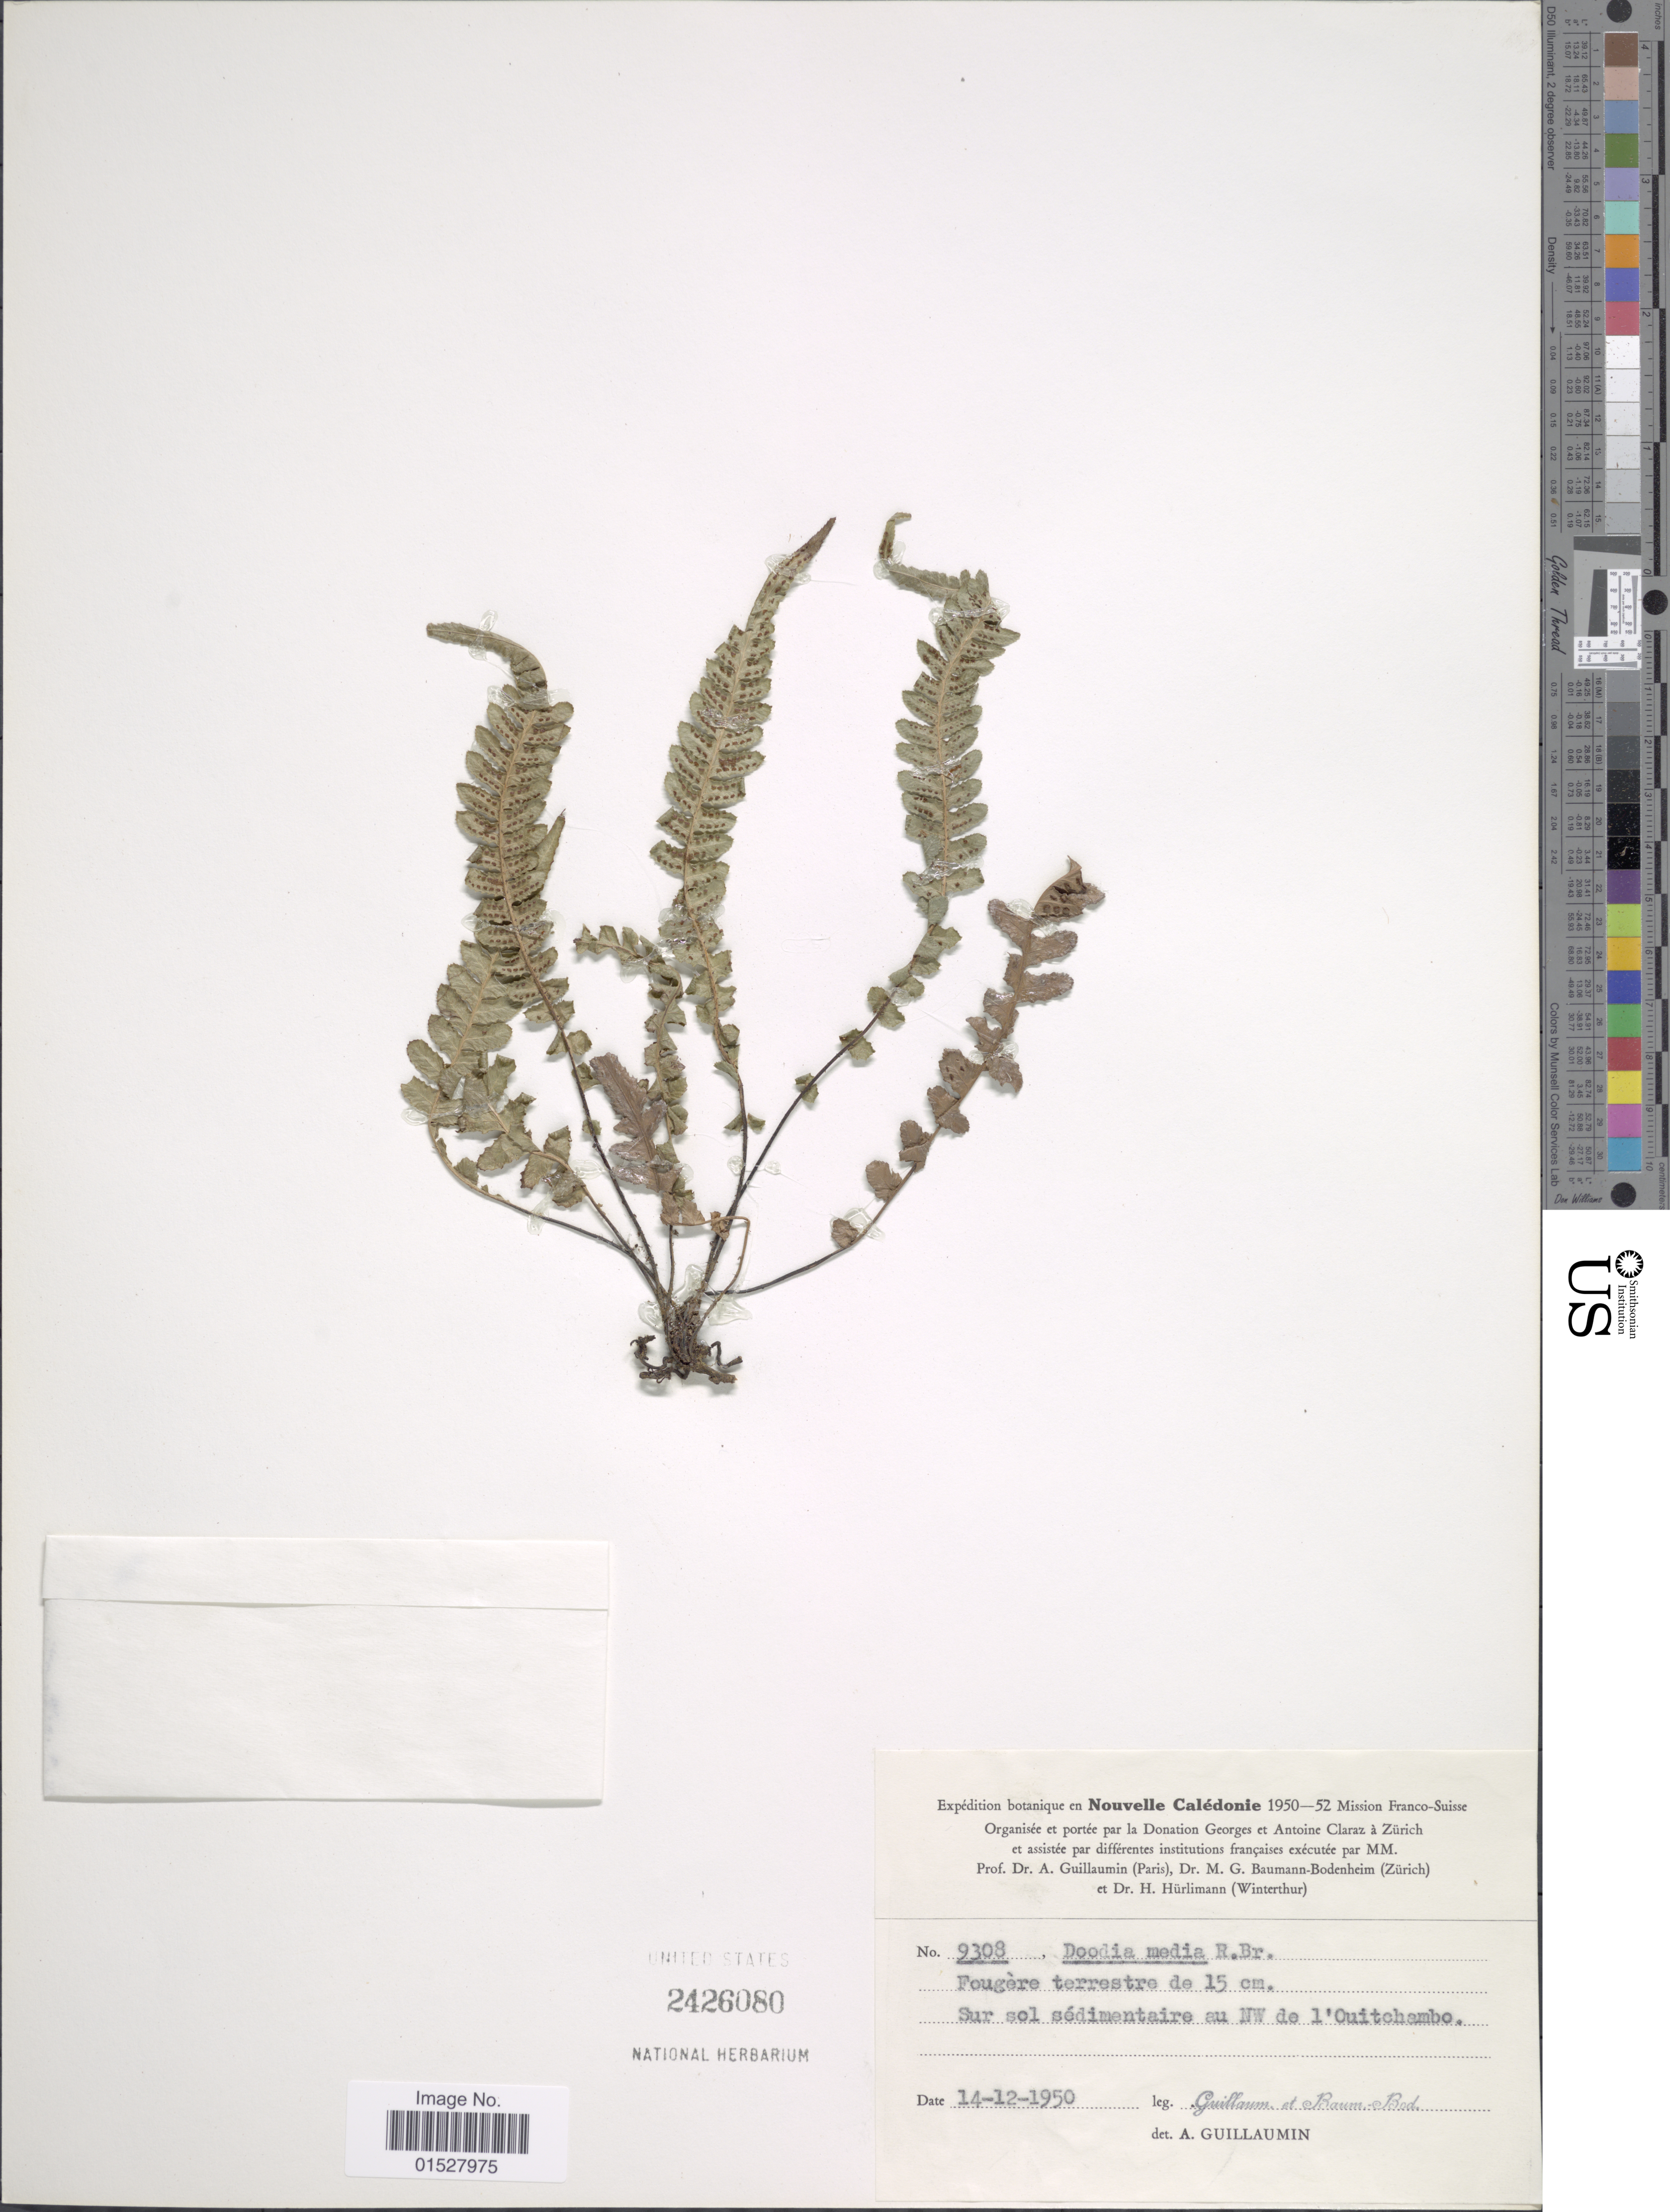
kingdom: Plantae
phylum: Tracheophyta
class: Polypodiopsida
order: Polypodiales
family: Blechnaceae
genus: Blechnum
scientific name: Blechnum medium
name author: (R. Br.) Christenh.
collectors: A. Guillaumin & M. G. Baumann-Bodenheim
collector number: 9308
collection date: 1950-12-14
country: New Caledonia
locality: Sur el sedimentaire au NW de l'Ouitchambo.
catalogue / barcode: US 2426080